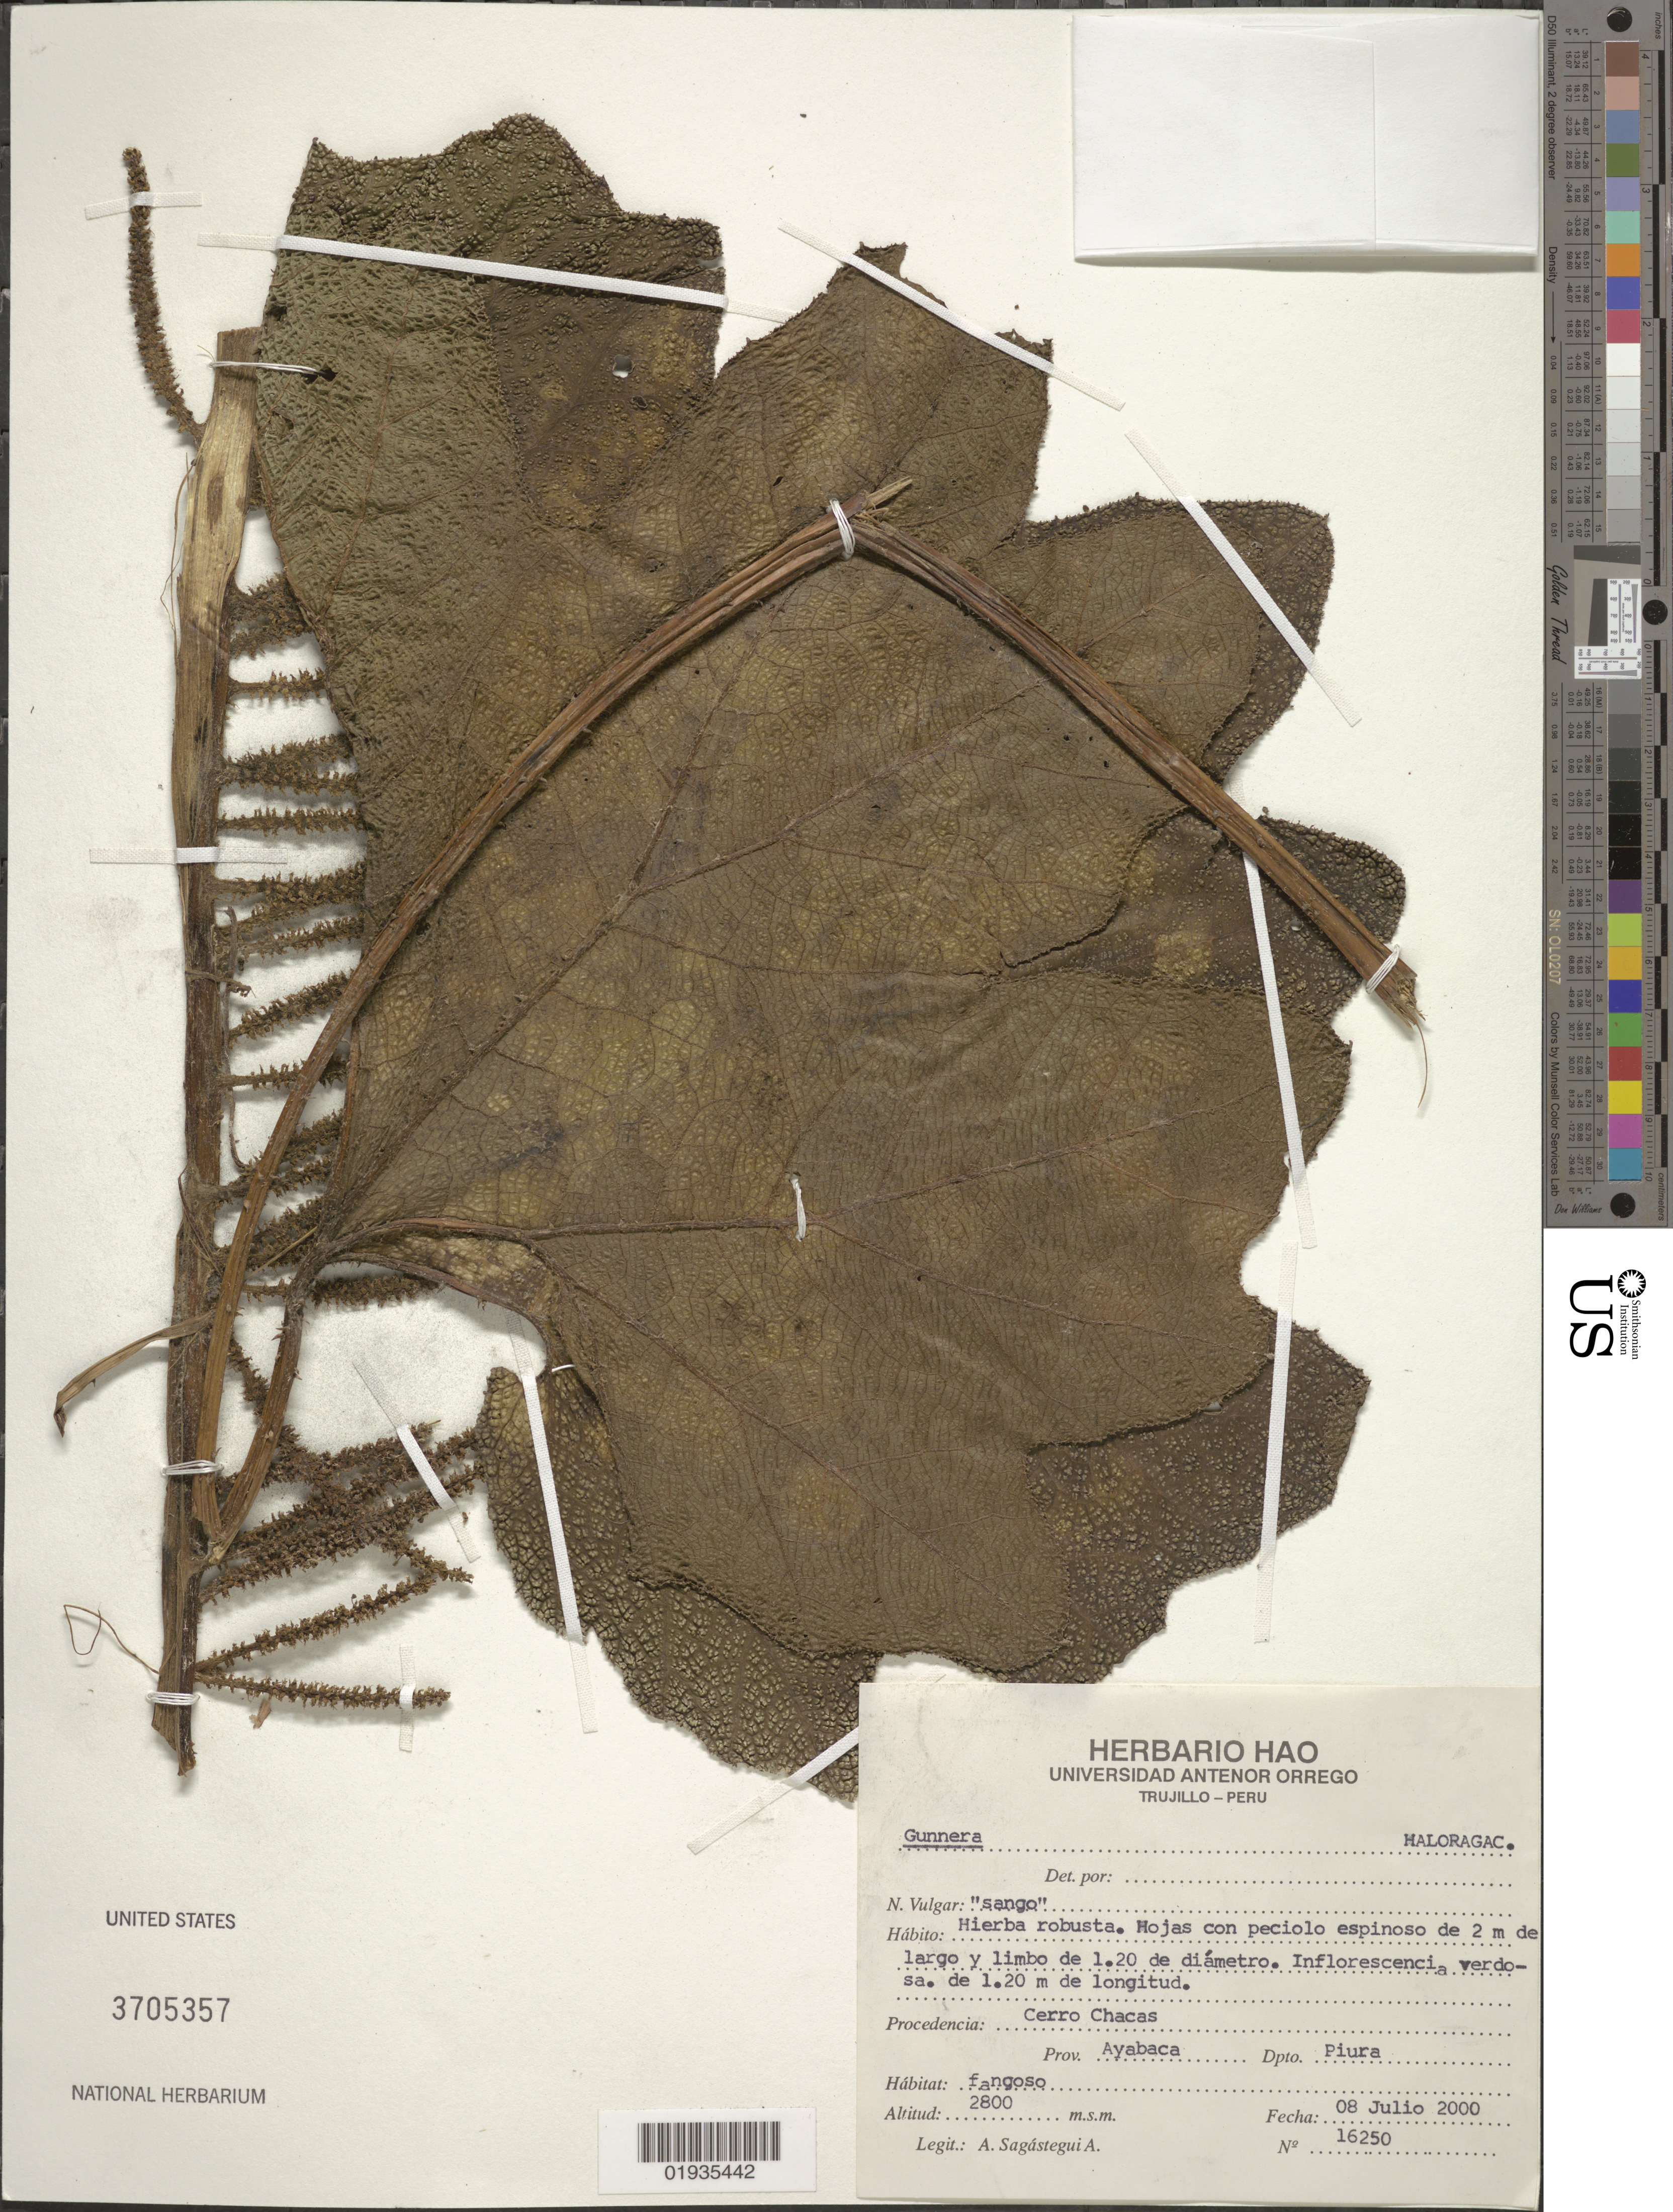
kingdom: Plantae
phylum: Tracheophyta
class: Magnoliopsida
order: Gunnerales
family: Gunneraceae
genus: Gunnera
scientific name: Gunnera sp.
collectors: A. Sagástegui A.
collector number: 16250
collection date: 2000-07-08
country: Peru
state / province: Piura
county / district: Ayabaca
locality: Cerro Chacas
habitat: Boggy places.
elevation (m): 2800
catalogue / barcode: US 3705357